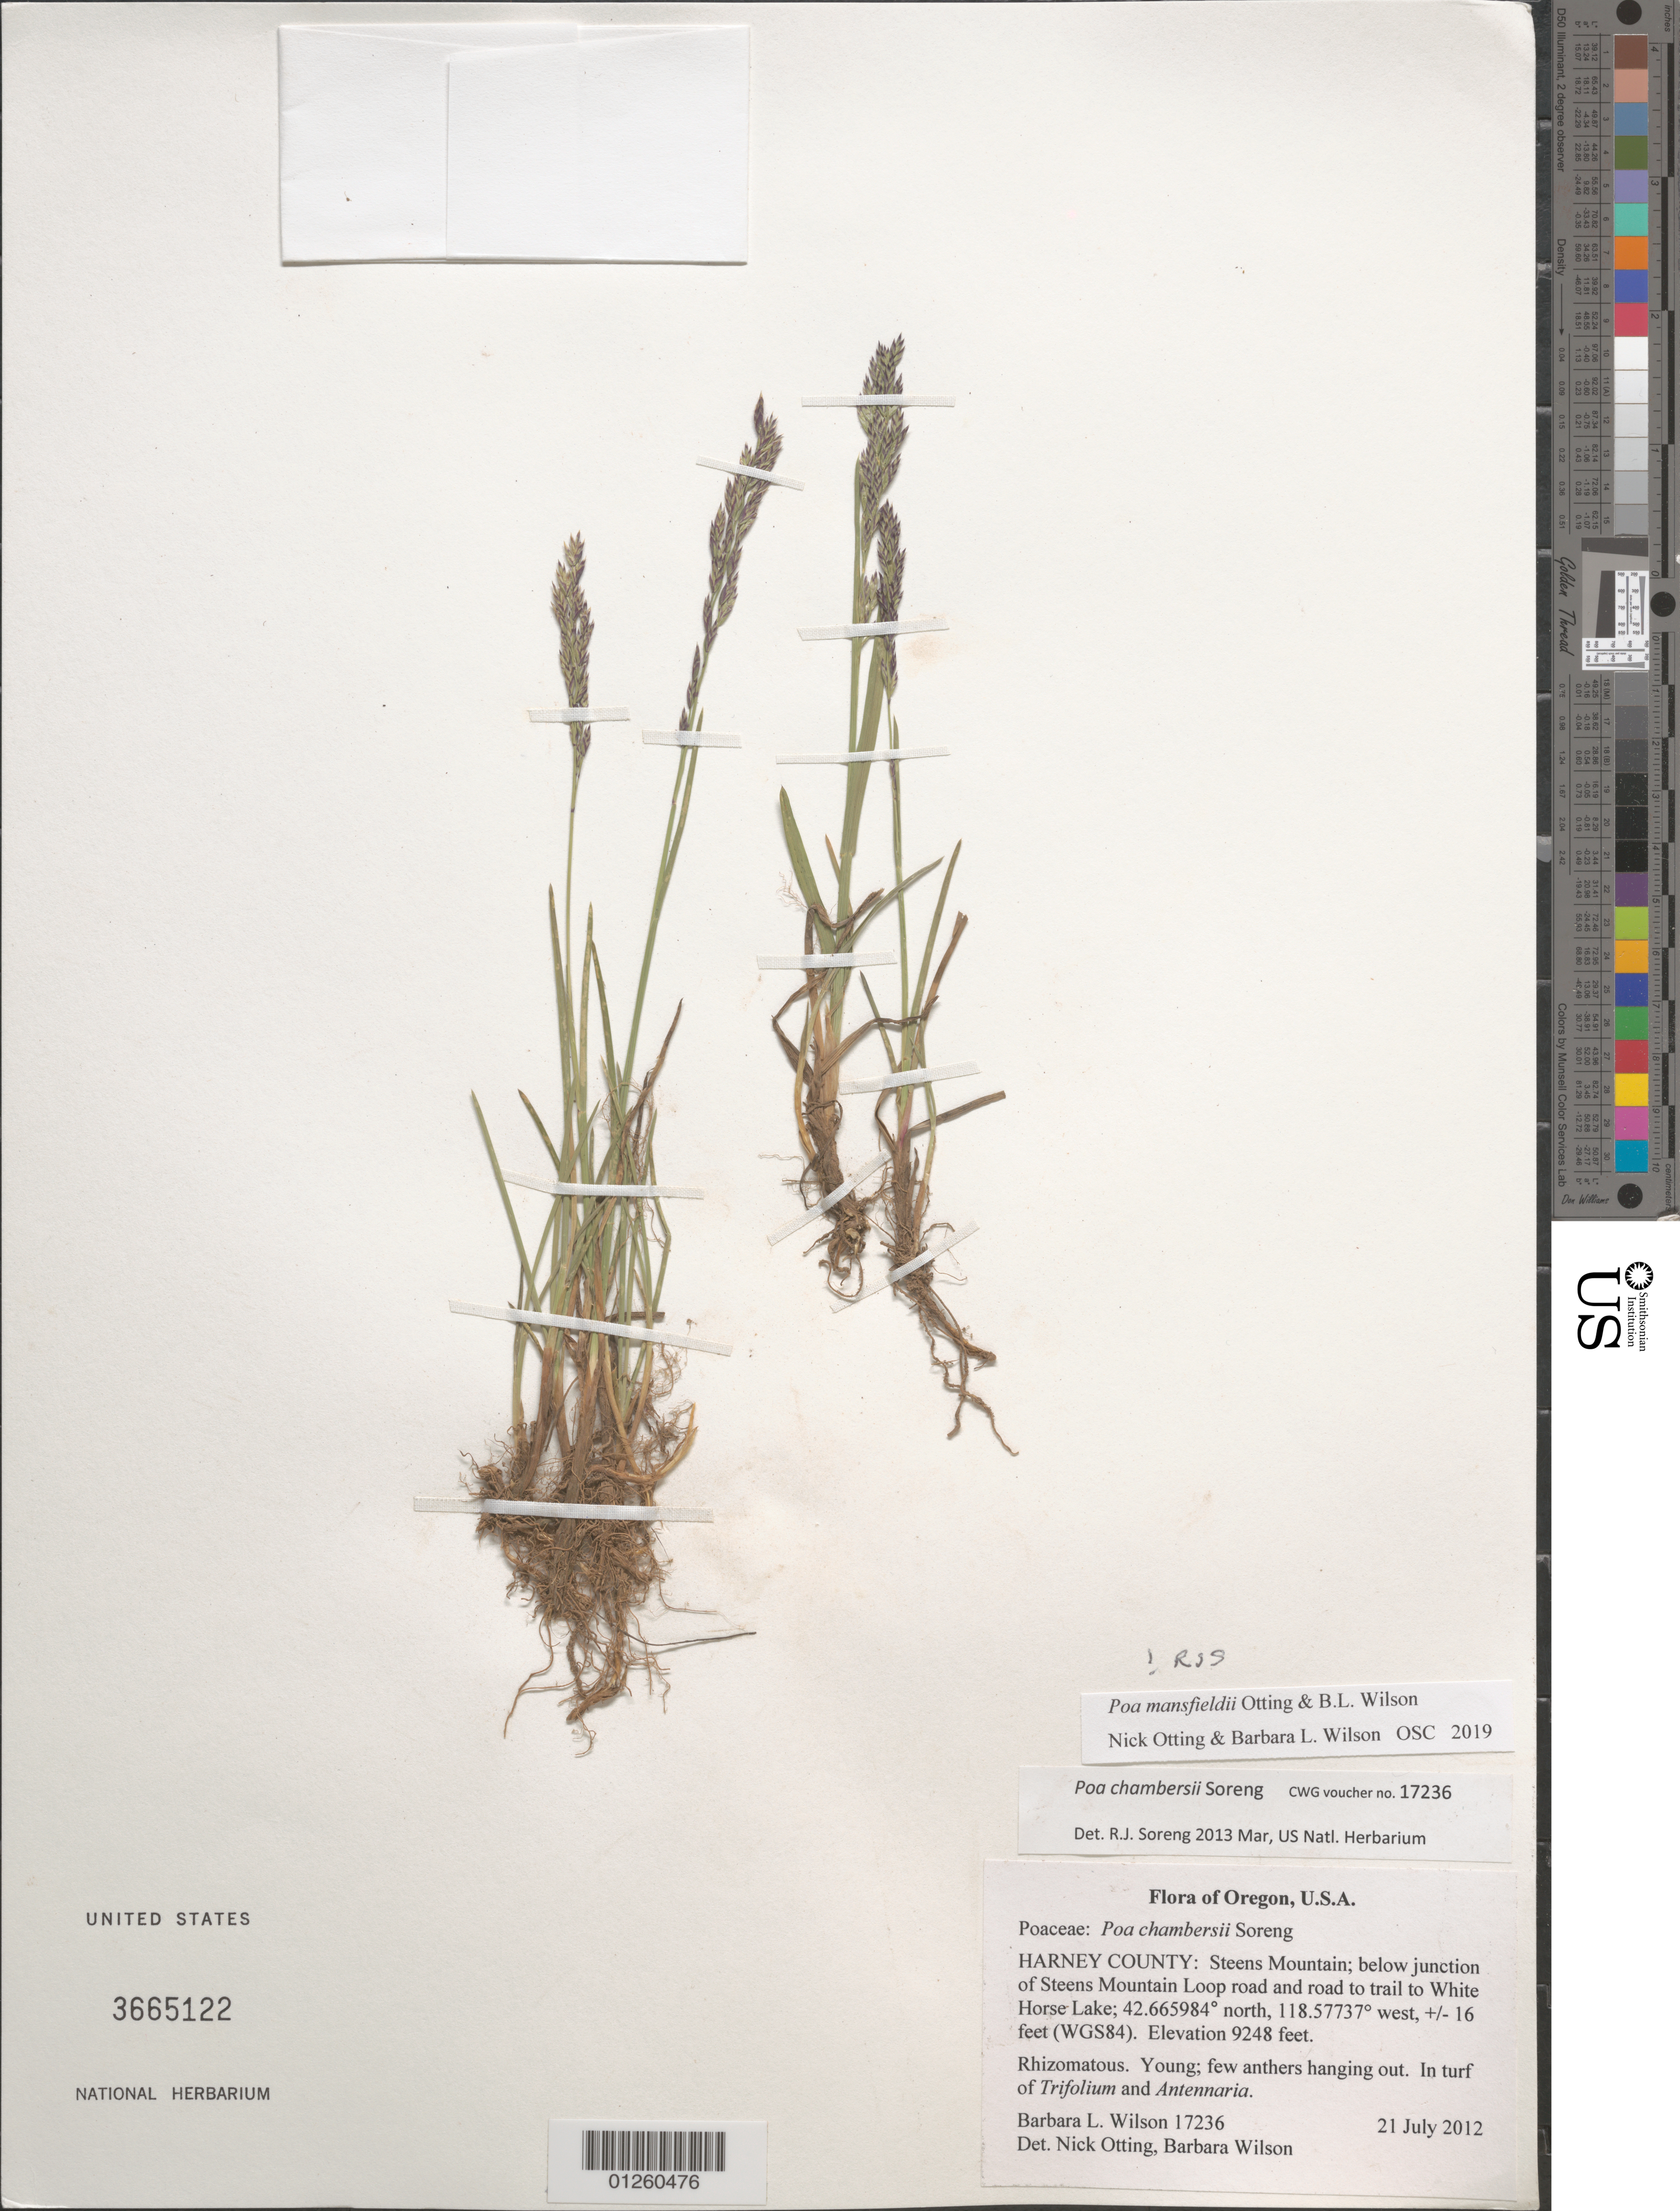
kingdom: Plantae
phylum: Tracheophyta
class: Liliopsida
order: Poales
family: Poaceae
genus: Poa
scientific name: Poa mansfieldii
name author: Otting & B.L. Wilson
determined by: Soreng, Robert J., Research Associate (BOT), Smithsonian Institution - National Museum of Natural History (UNITED STATES)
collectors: B. Wilson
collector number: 17236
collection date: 2012-07-21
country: United States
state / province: Oregon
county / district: Harney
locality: Steens Mountain; below junction of Steens Mountain Loop road and road to trail to White Horse Lake.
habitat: Rhizomatous. Young; few anthers hanging out. In turf of Trifolium and Antennaria.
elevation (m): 2819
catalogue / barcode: US 3665122